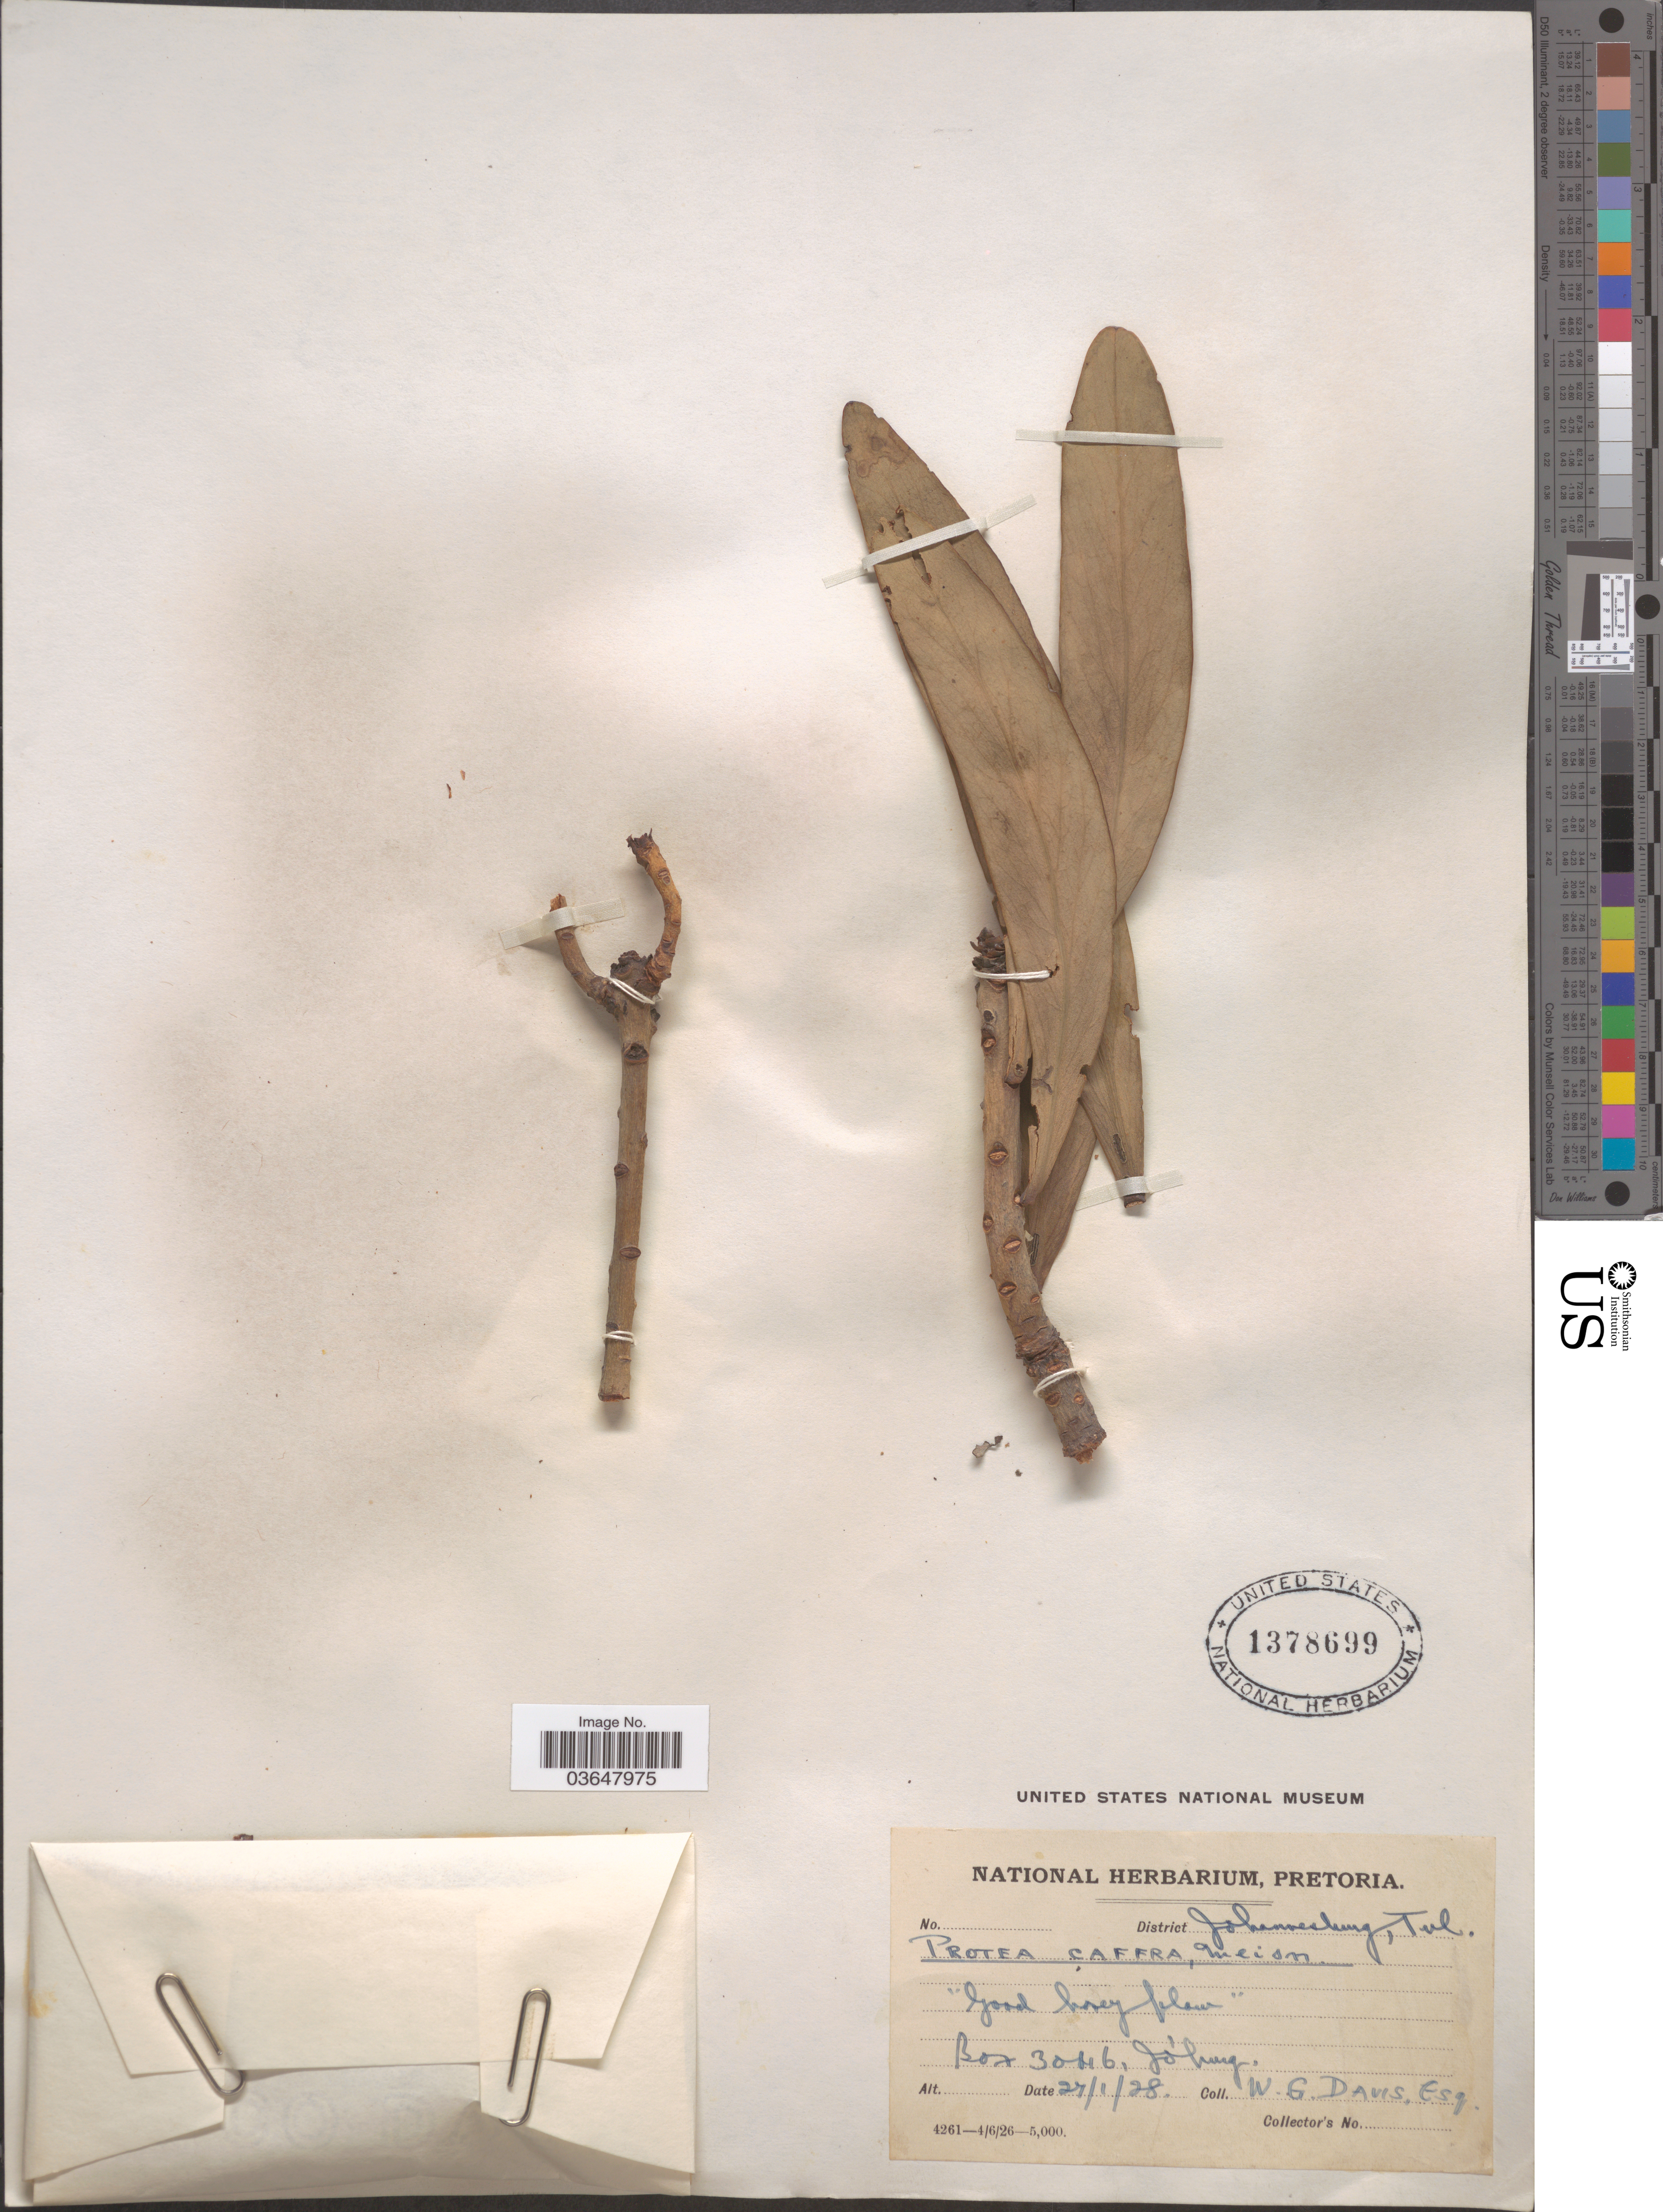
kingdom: Plantae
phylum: Tracheophyta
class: Magnoliopsida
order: Proteales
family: Proteaceae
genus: Protea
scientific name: Protea caffra subsp. caffra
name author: Meisn.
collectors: W. Davis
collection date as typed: Transcribed d/m/y: 27/1/28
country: South Africa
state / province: Gauteng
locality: District Johannesburg, Tvl. Box 3046. Jo'brug.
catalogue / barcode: US 1378699